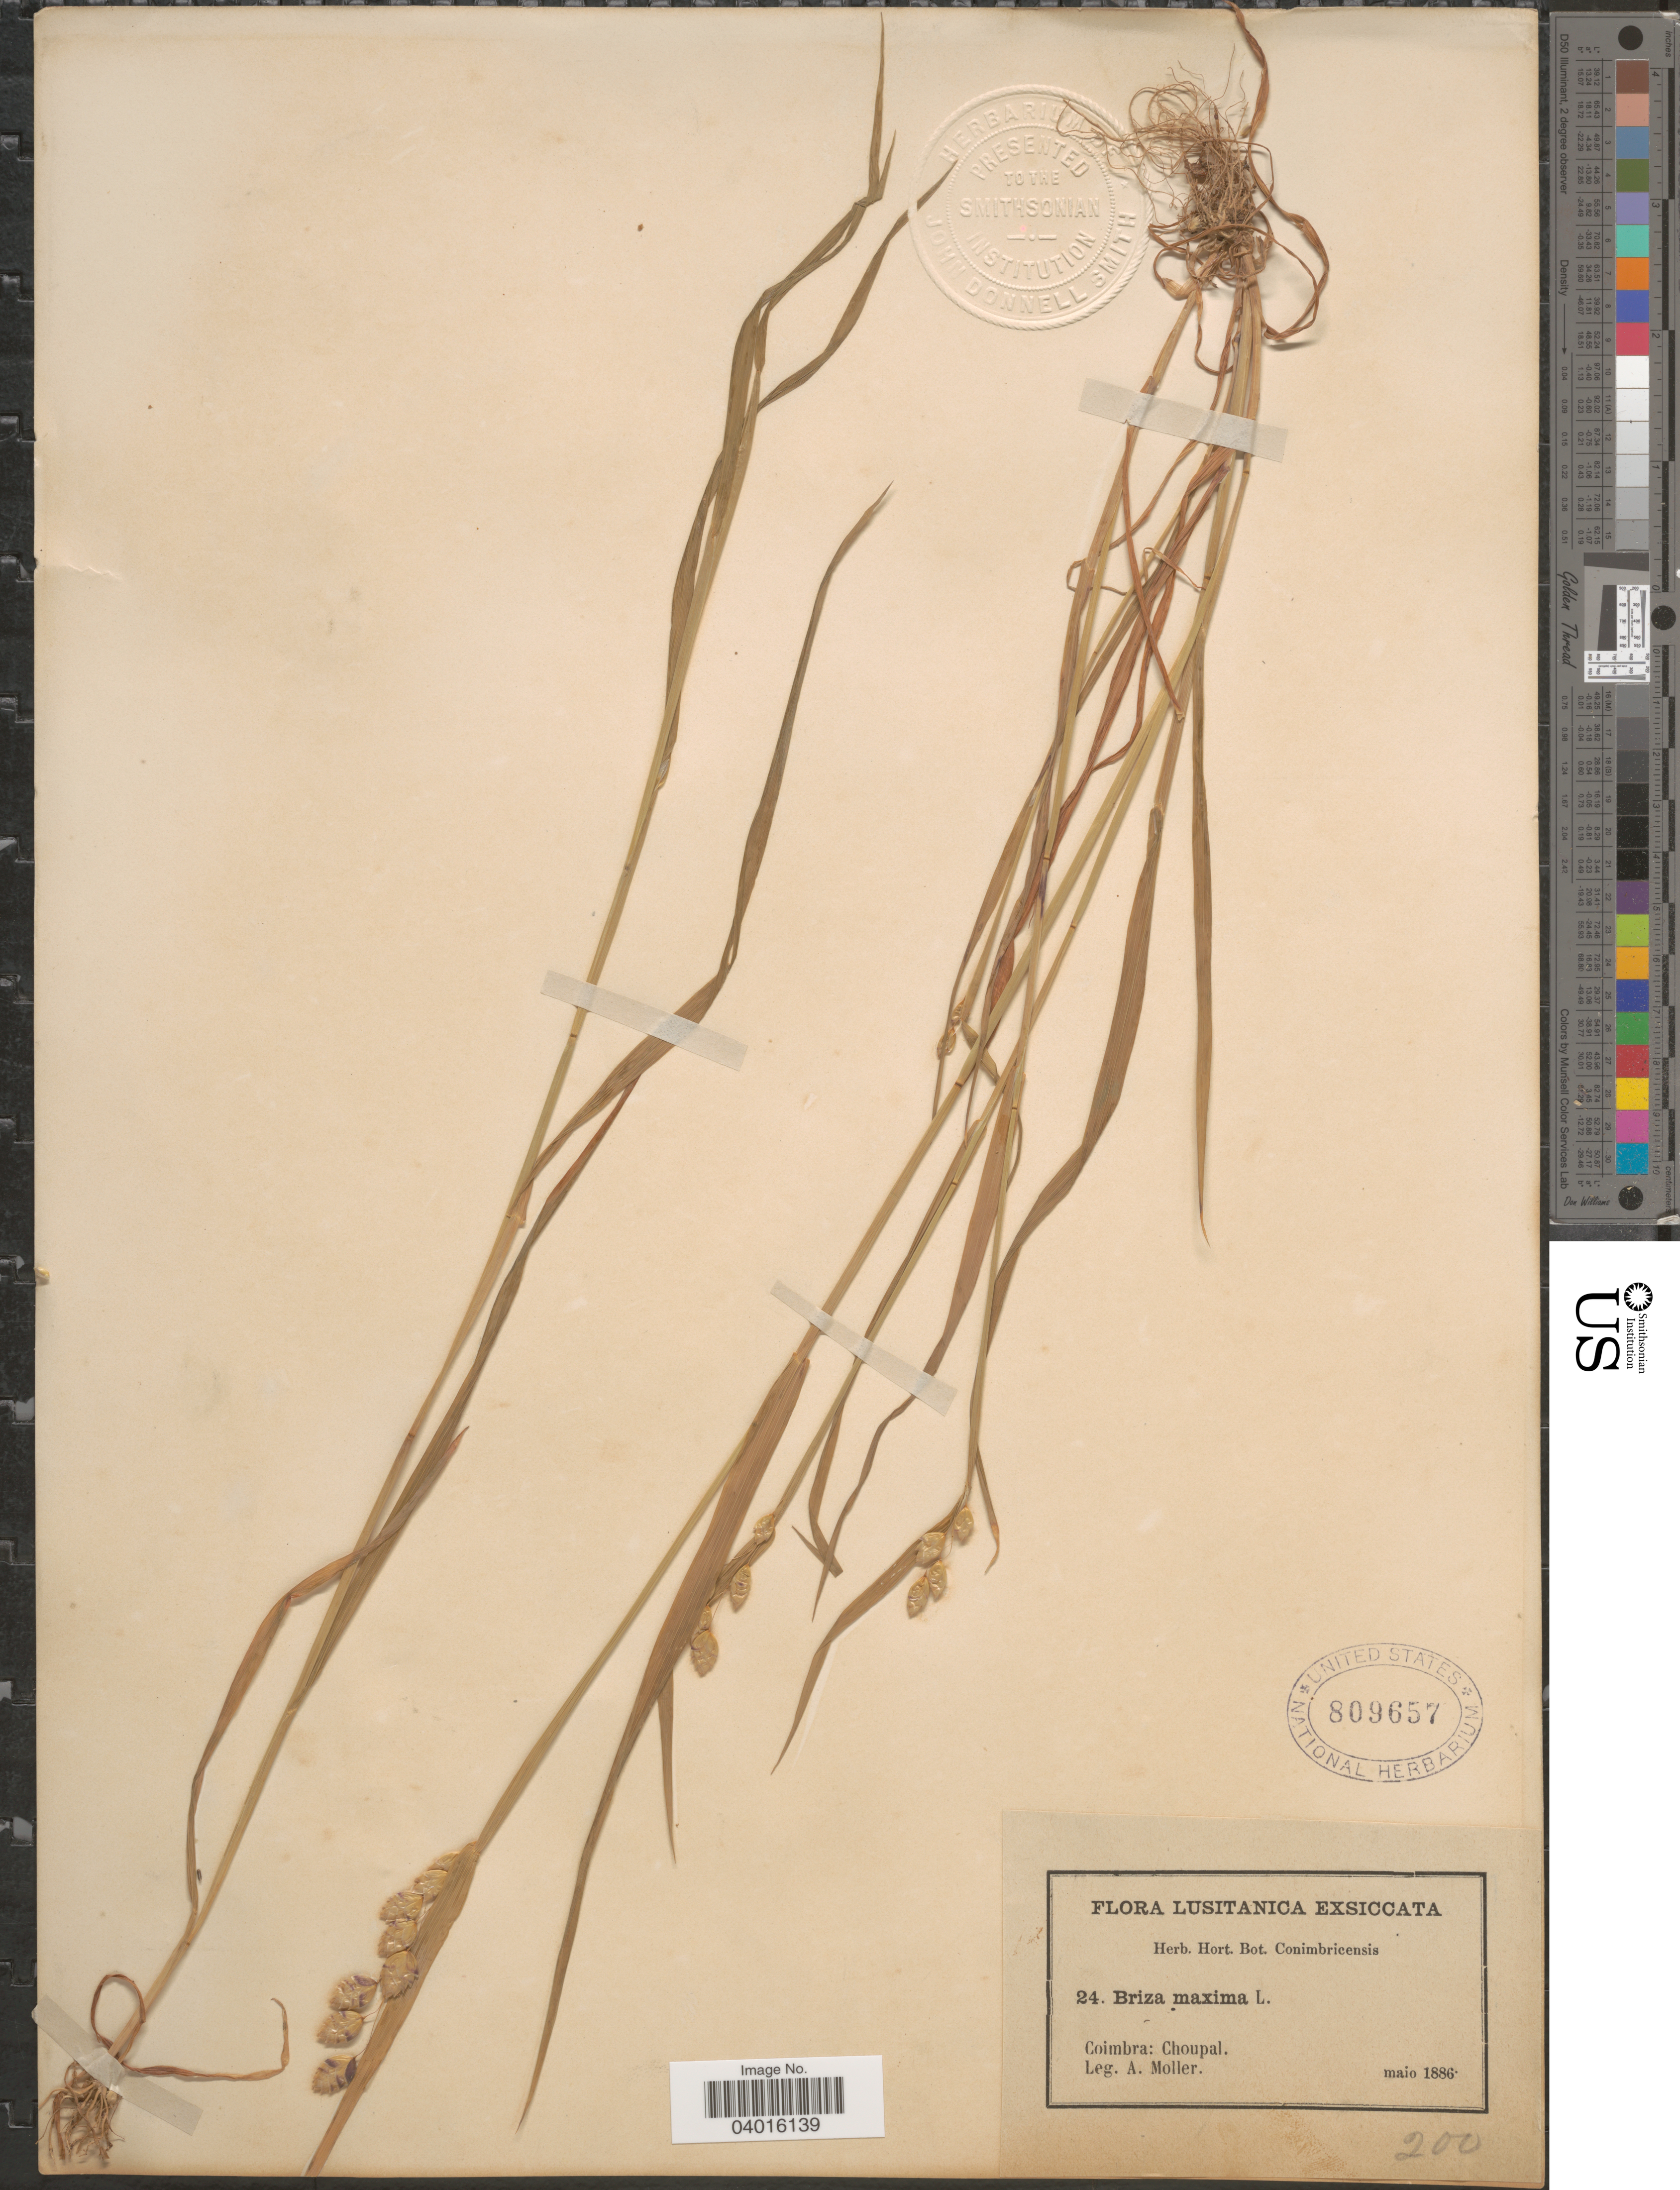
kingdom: Plantae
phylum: Tracheophyta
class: Liliopsida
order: Poales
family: Poaceae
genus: Briza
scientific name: Briza maxima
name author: L.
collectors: A. Moller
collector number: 24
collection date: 1886-05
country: Portugal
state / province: Coimbra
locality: Lusitanica. Choupal.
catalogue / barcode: US 809657